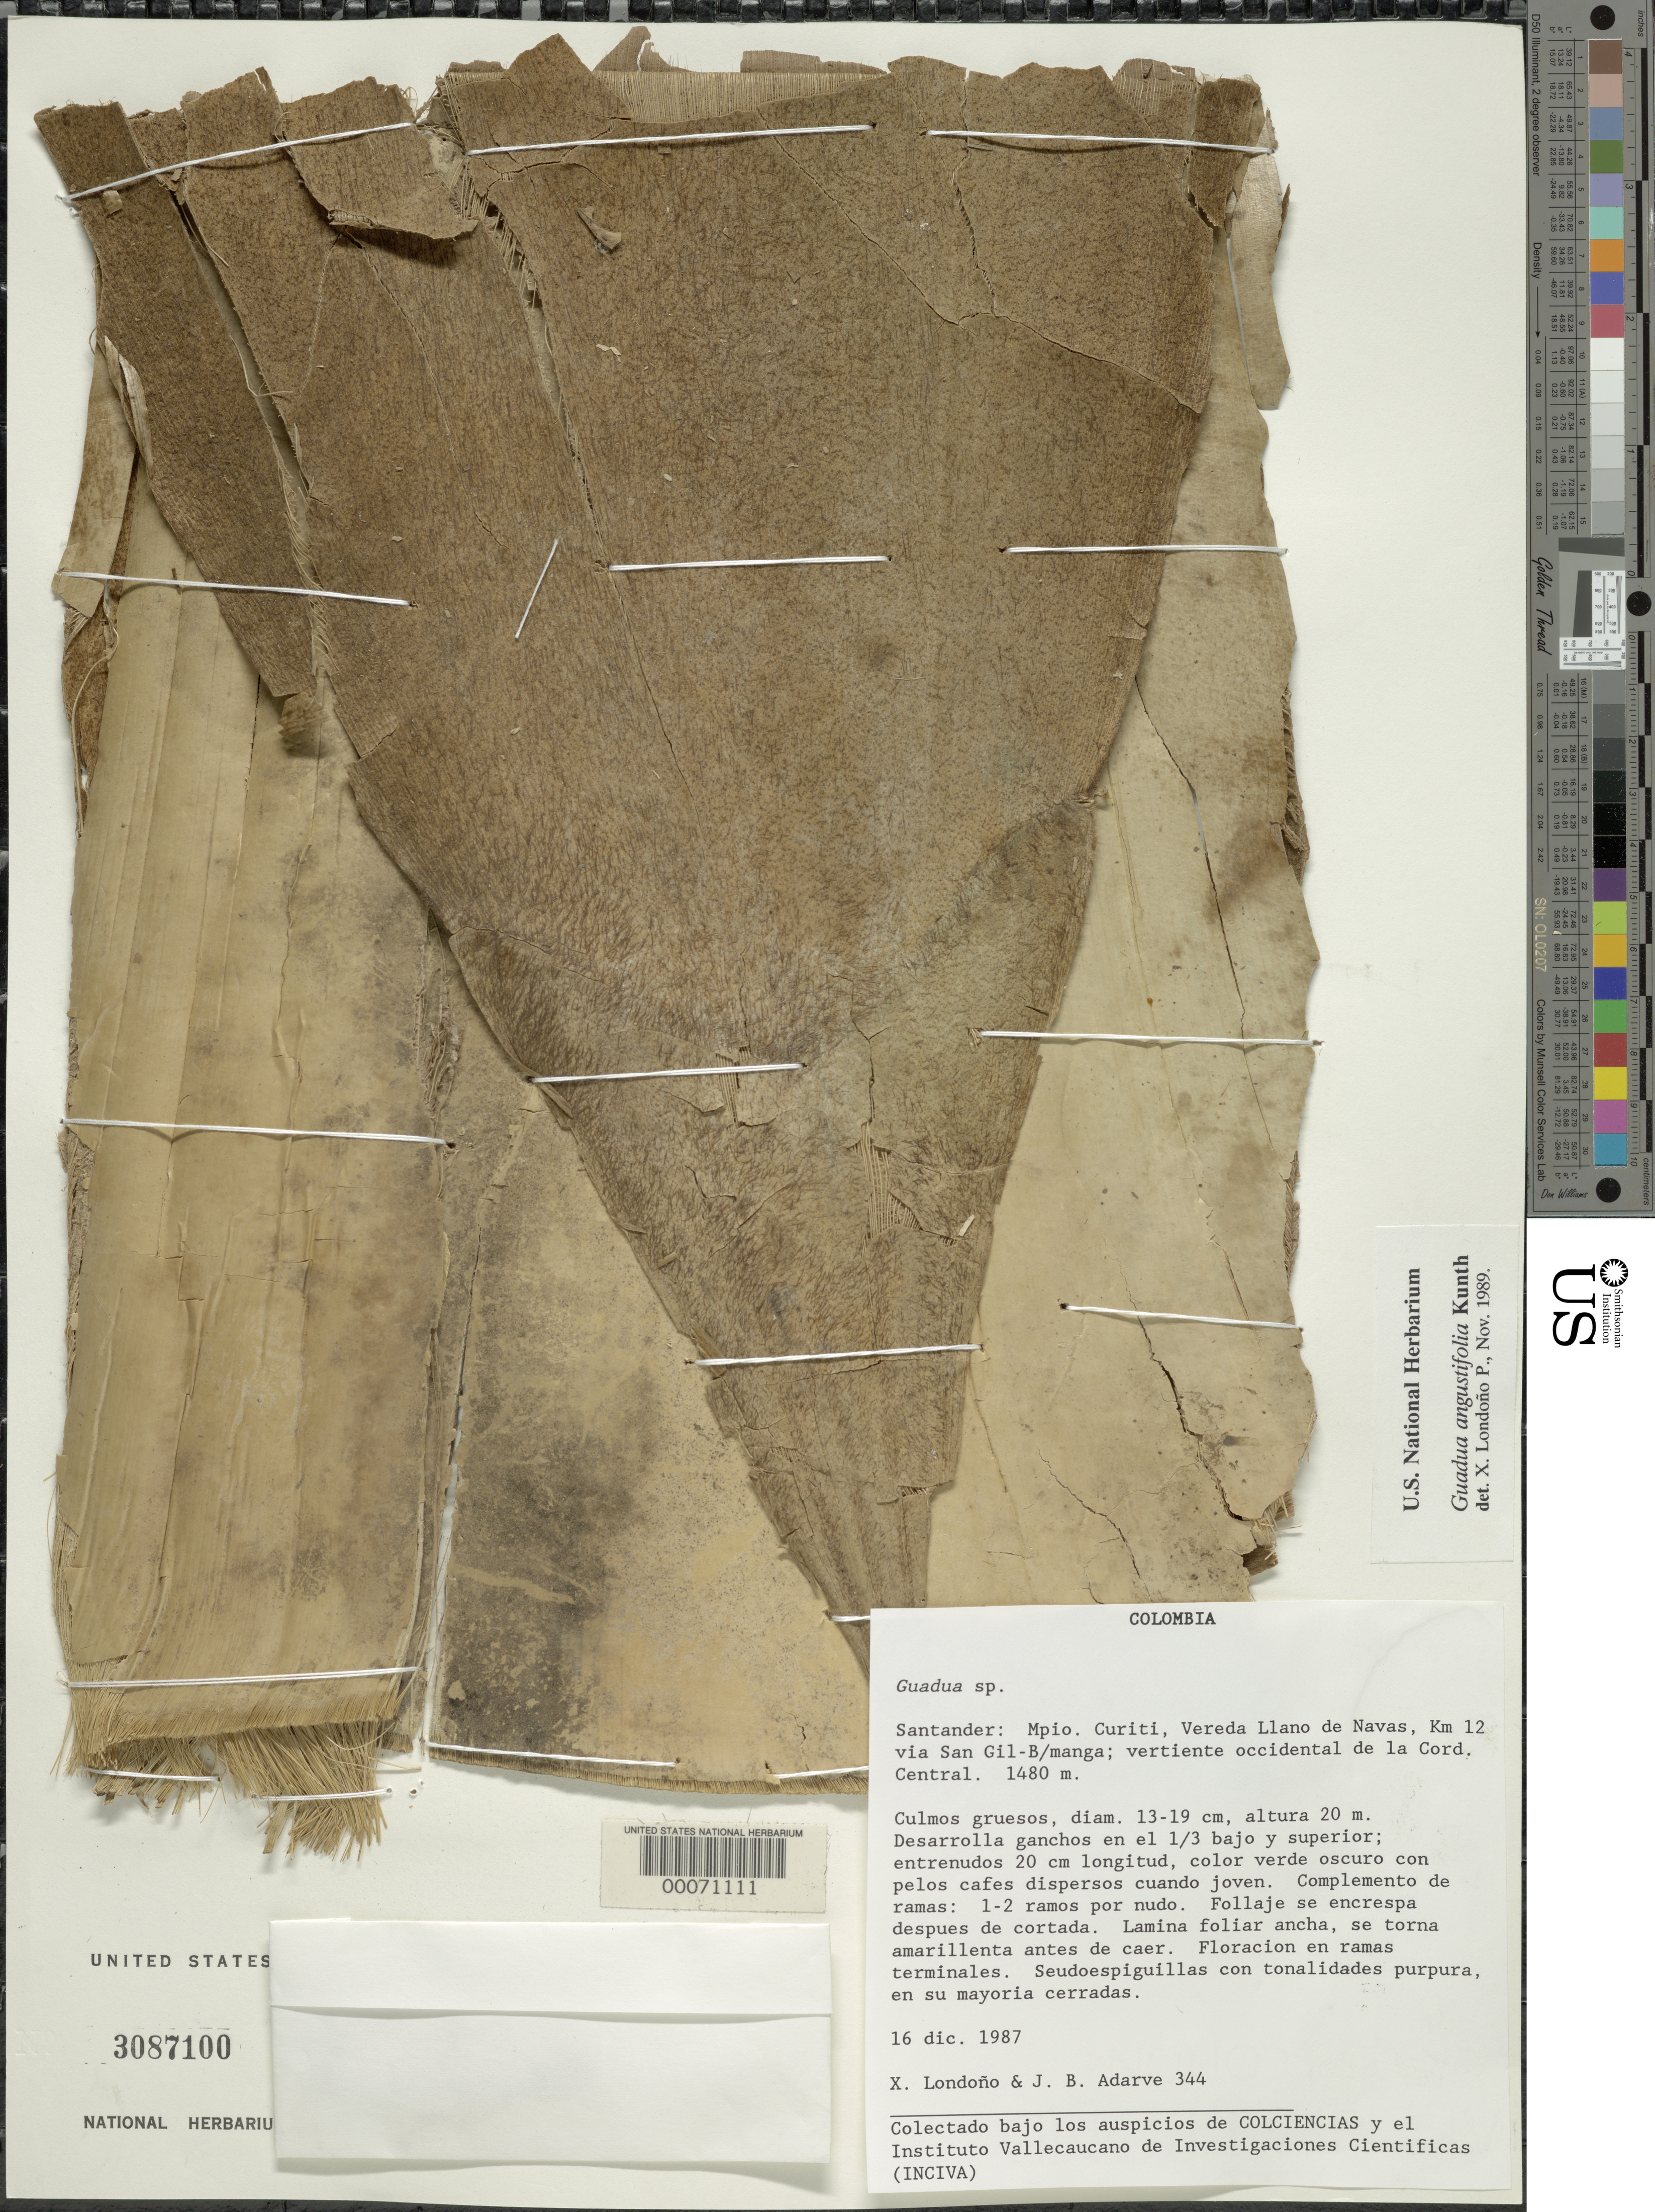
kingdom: Plantae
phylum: Tracheophyta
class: Liliopsida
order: Poales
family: Poaceae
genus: Guadua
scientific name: Guadua angustifolia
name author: Kunth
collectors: X. Londoño & J. B. Adarve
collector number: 344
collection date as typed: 16 Dec 1987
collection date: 1987-12-16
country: Colombia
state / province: Santander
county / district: Curití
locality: Vereda Llano de Navas, 12 km San Gil-Bucaramanga, w slope of La Cord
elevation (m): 1480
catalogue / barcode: US 3087100